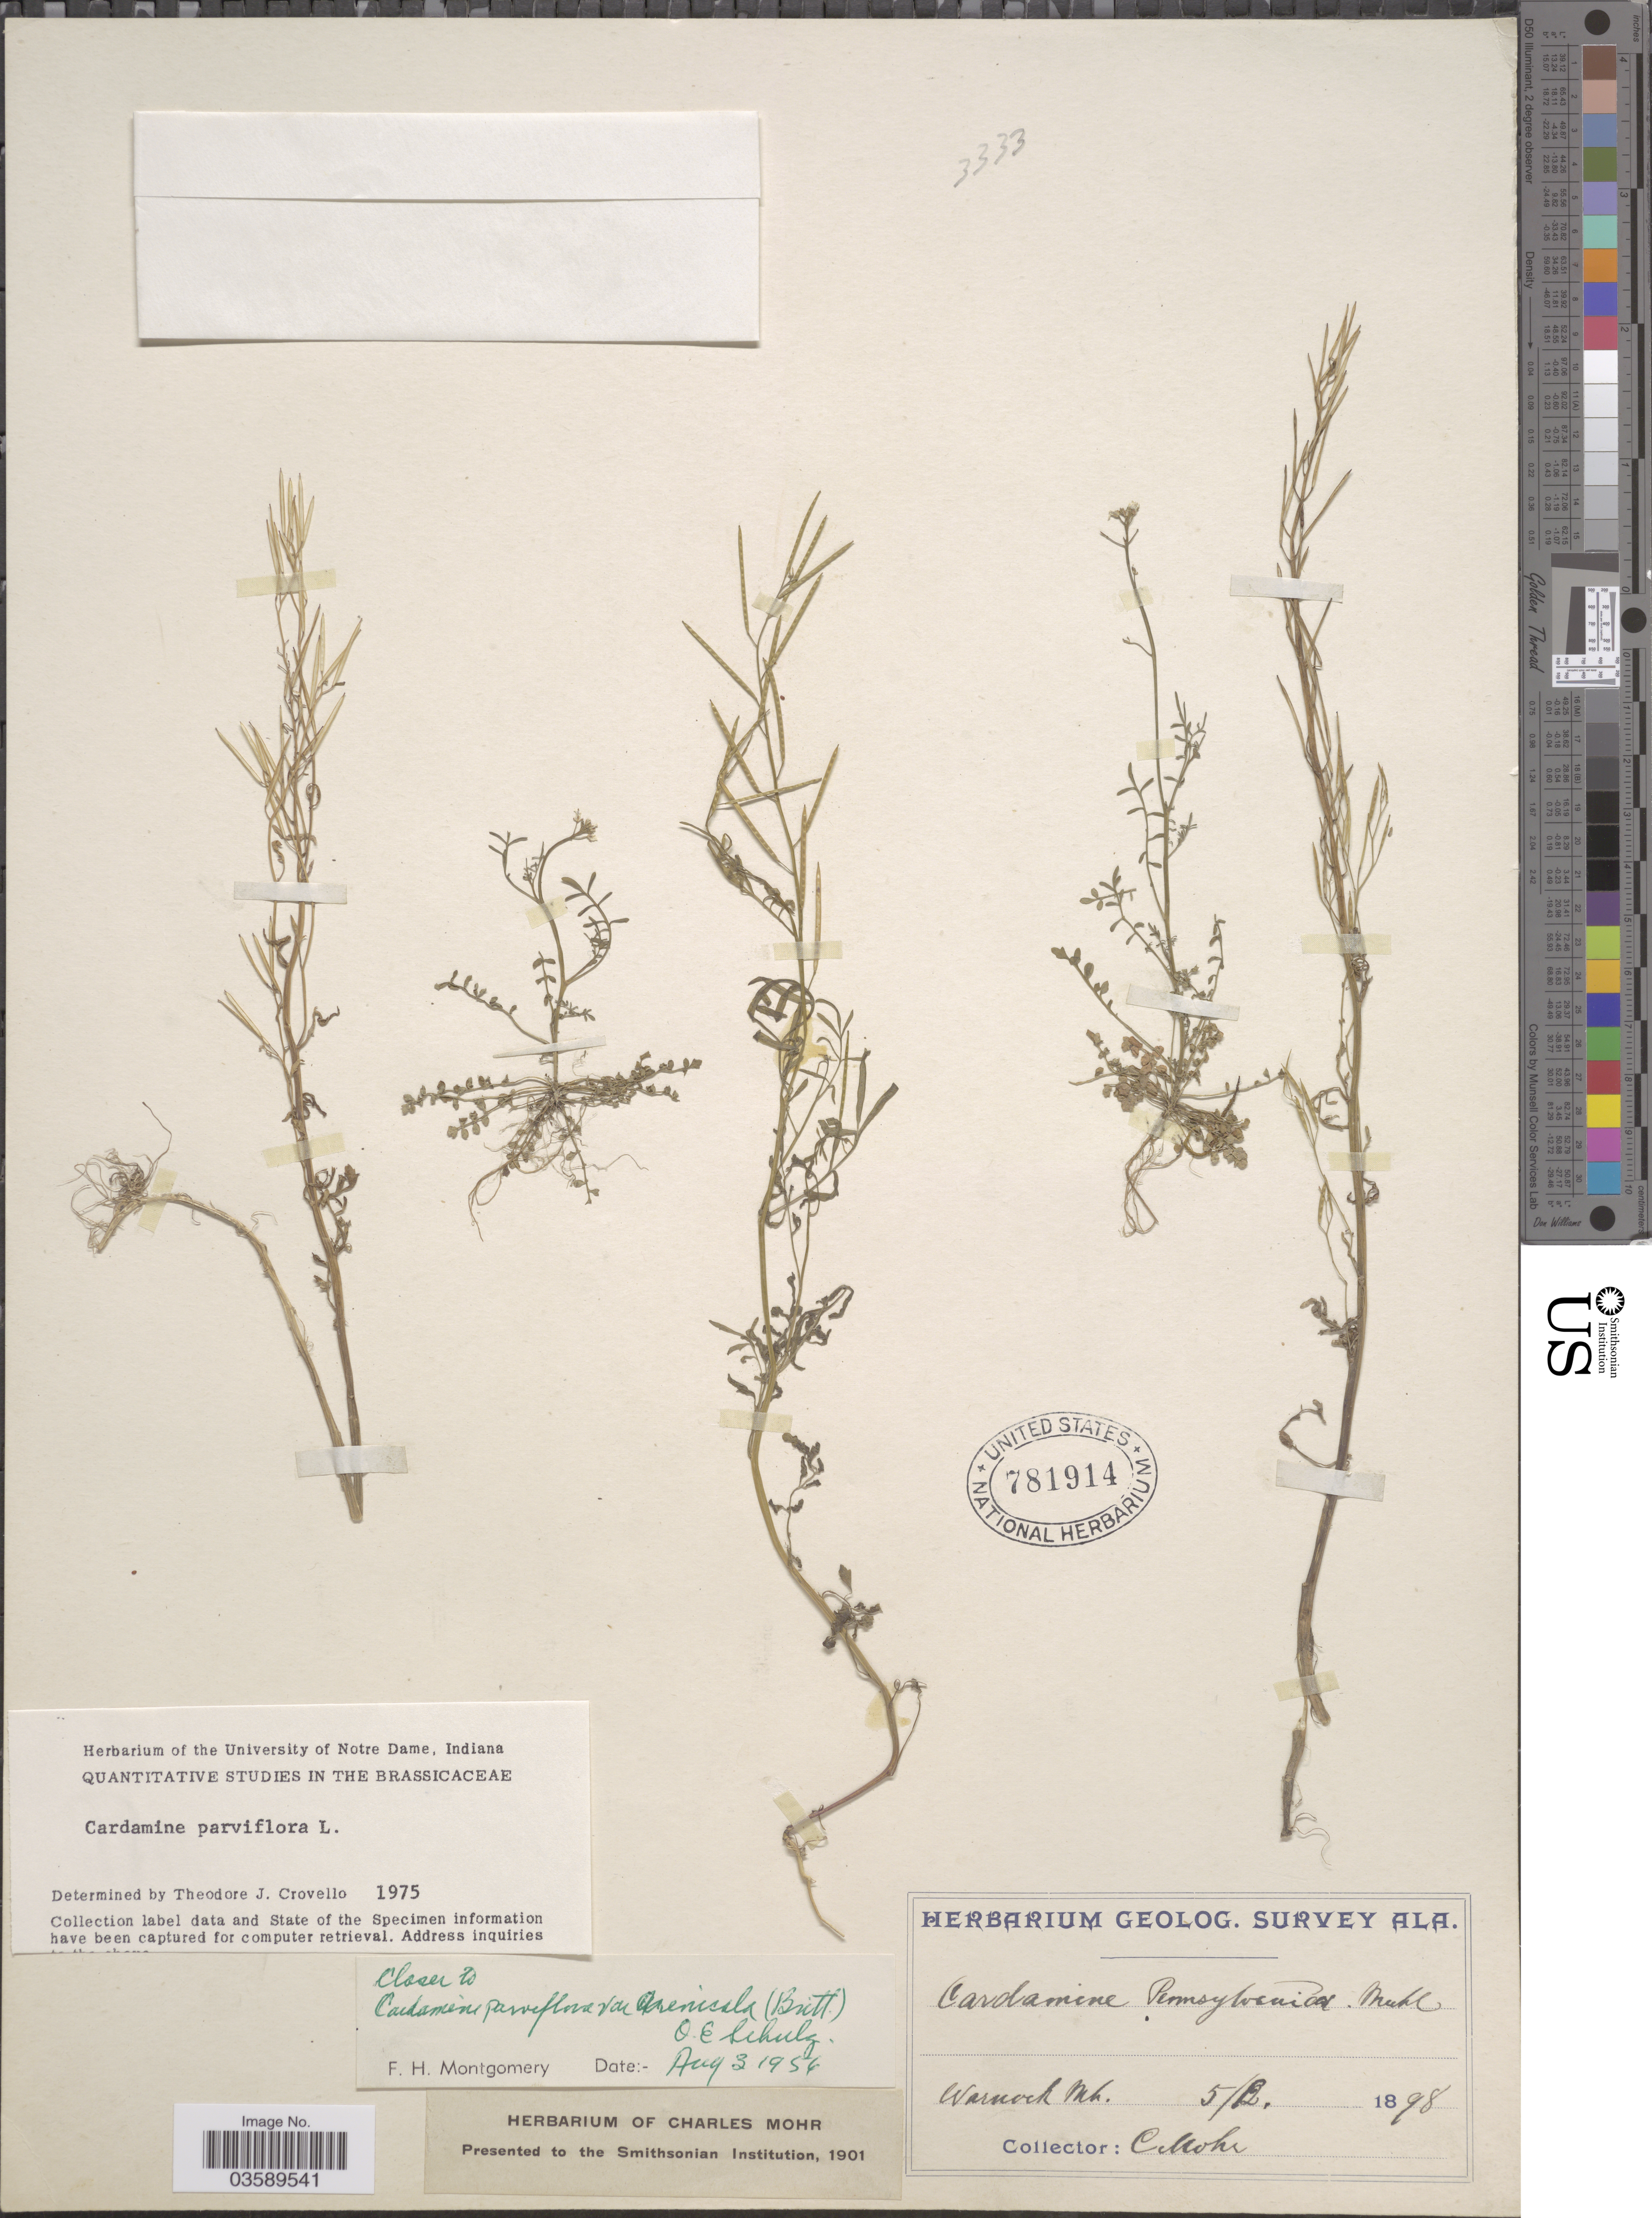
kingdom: Plantae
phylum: Tracheophyta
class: Magnoliopsida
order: Brassicales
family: Brassicaceae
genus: Cardamine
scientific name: Cardamine parviflora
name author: L.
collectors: Mohr, C. T. (herbarium)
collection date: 1898-05-12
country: United States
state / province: Alabama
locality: Wornock Mt.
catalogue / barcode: US 781914